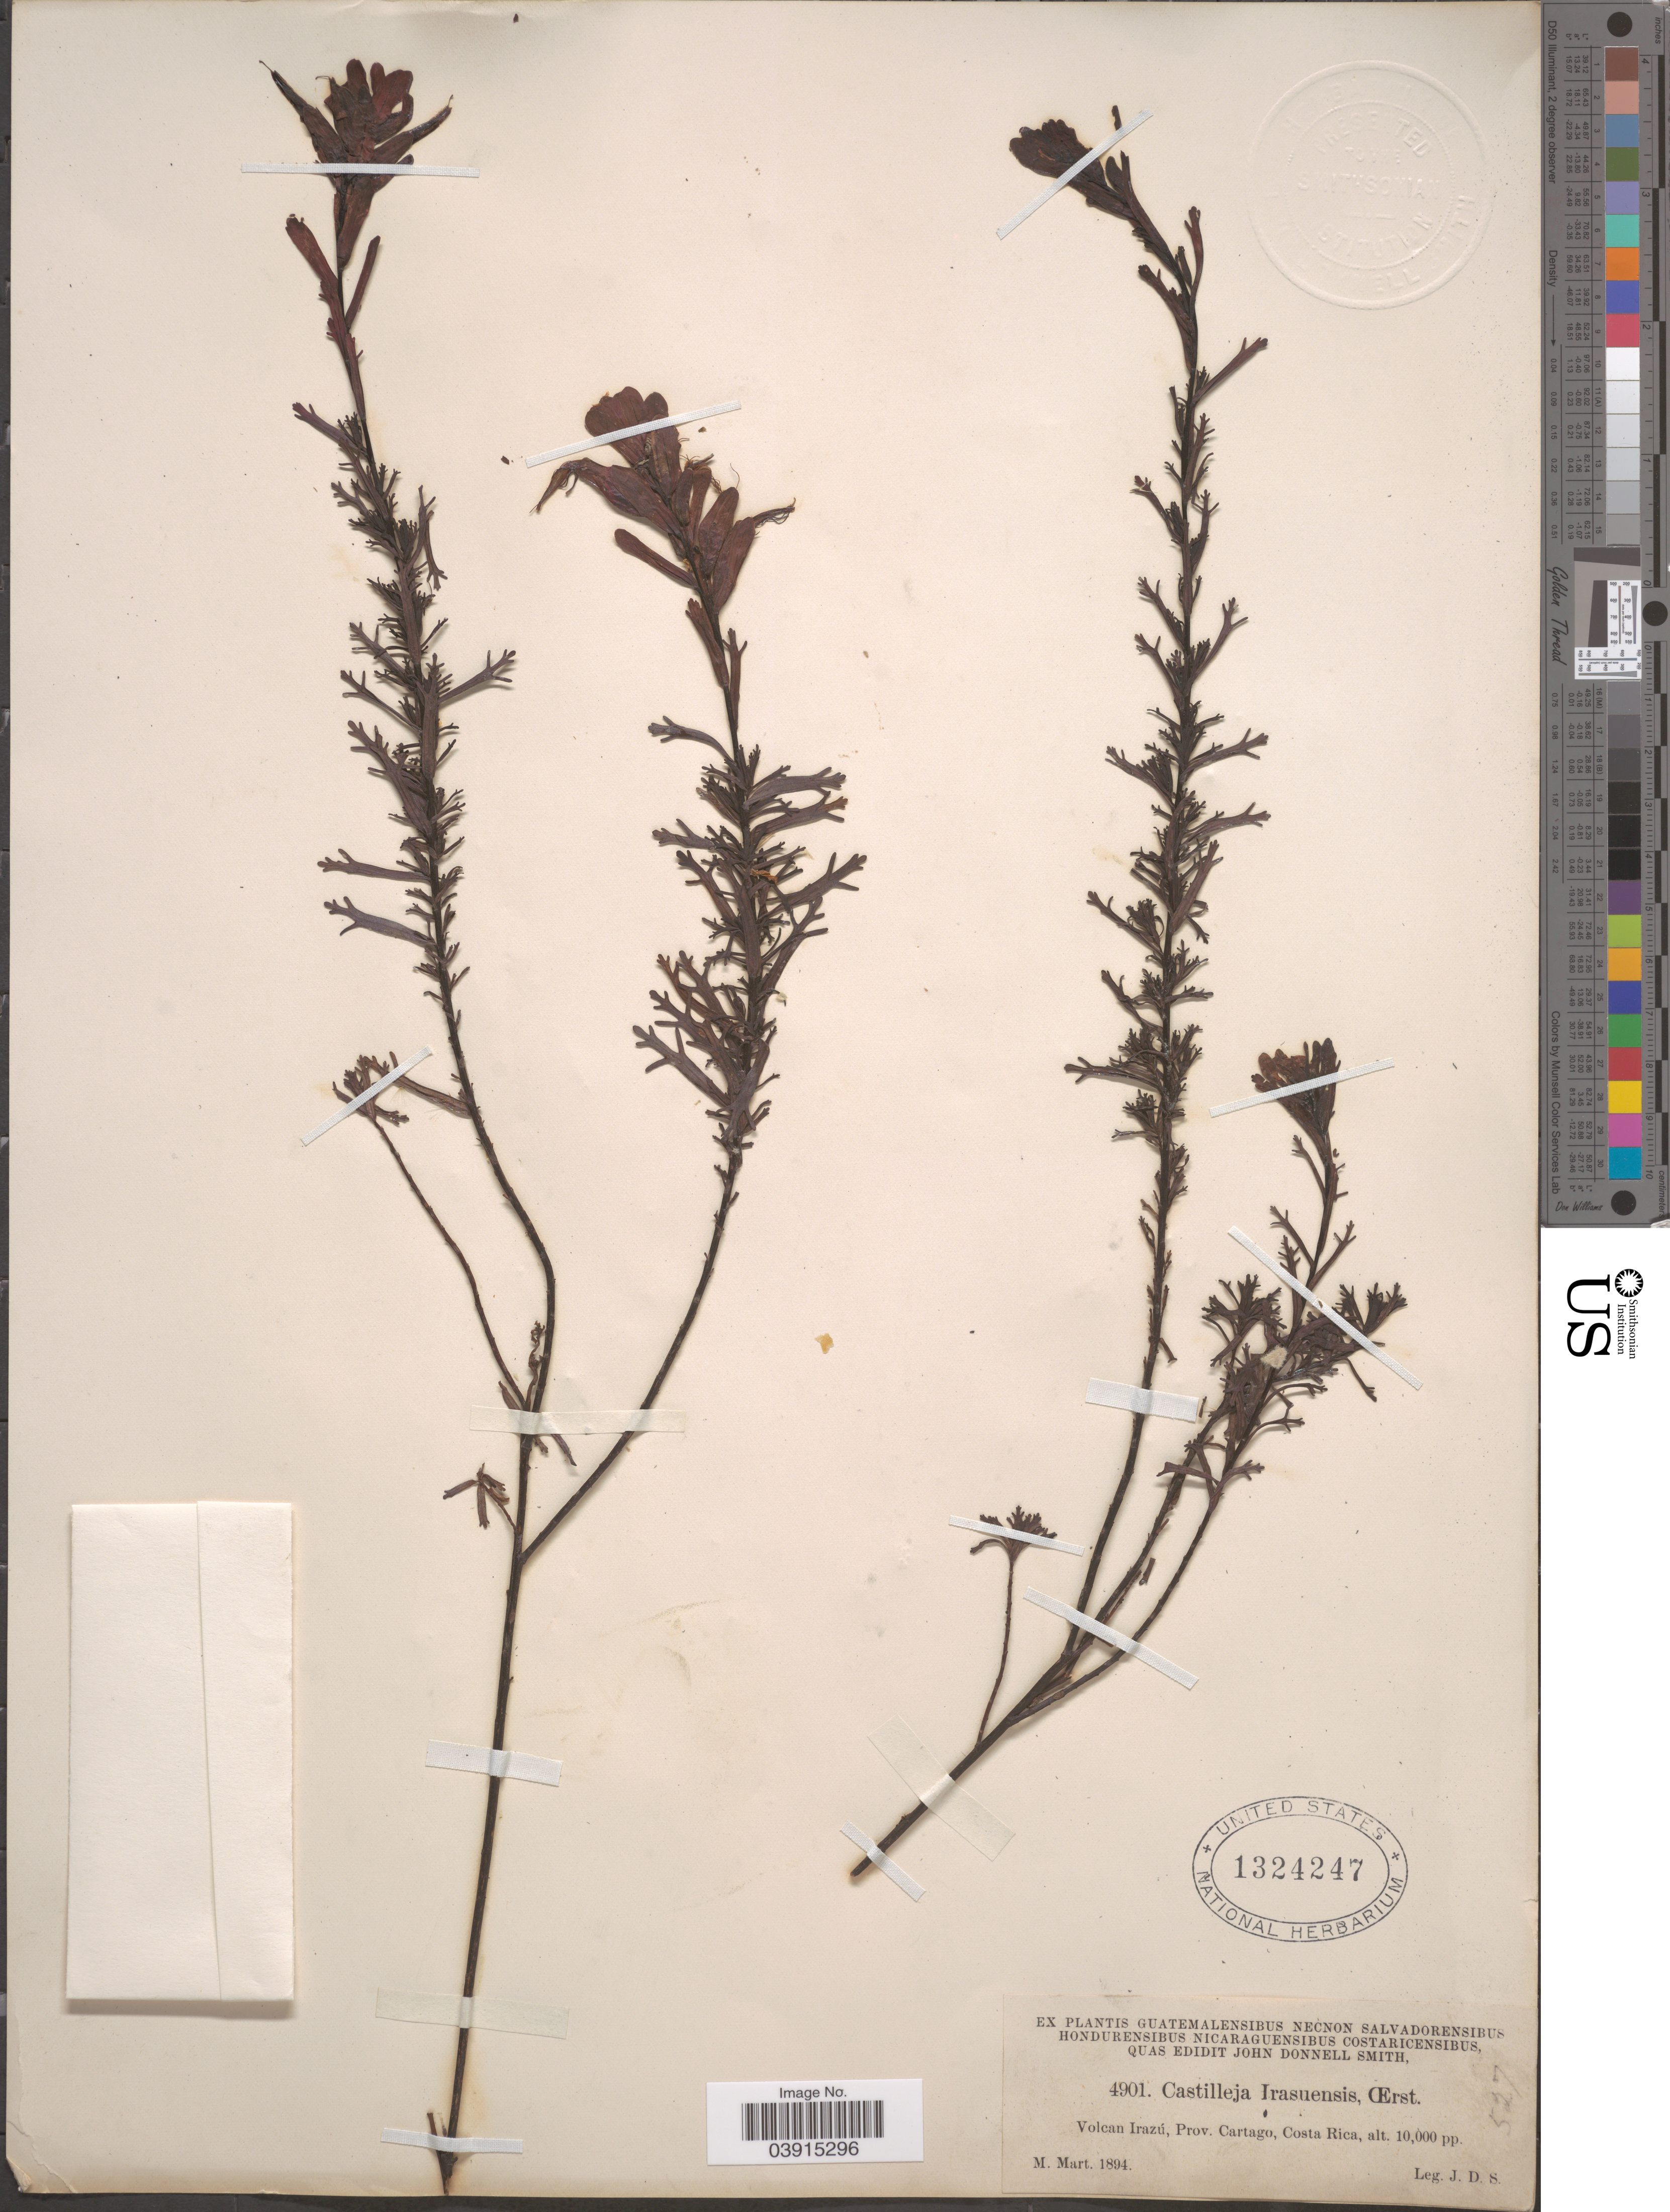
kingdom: Plantae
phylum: Tracheophyta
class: Magnoliopsida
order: Lamiales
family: Orobanchaceae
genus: Castilleja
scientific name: Castilleja irazuensis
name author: Oerst.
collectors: J. Donnell Smith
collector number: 4901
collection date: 1894-03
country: Costa Rica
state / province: Cartago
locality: Volcan Irazú.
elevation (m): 3048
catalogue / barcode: US 1324247